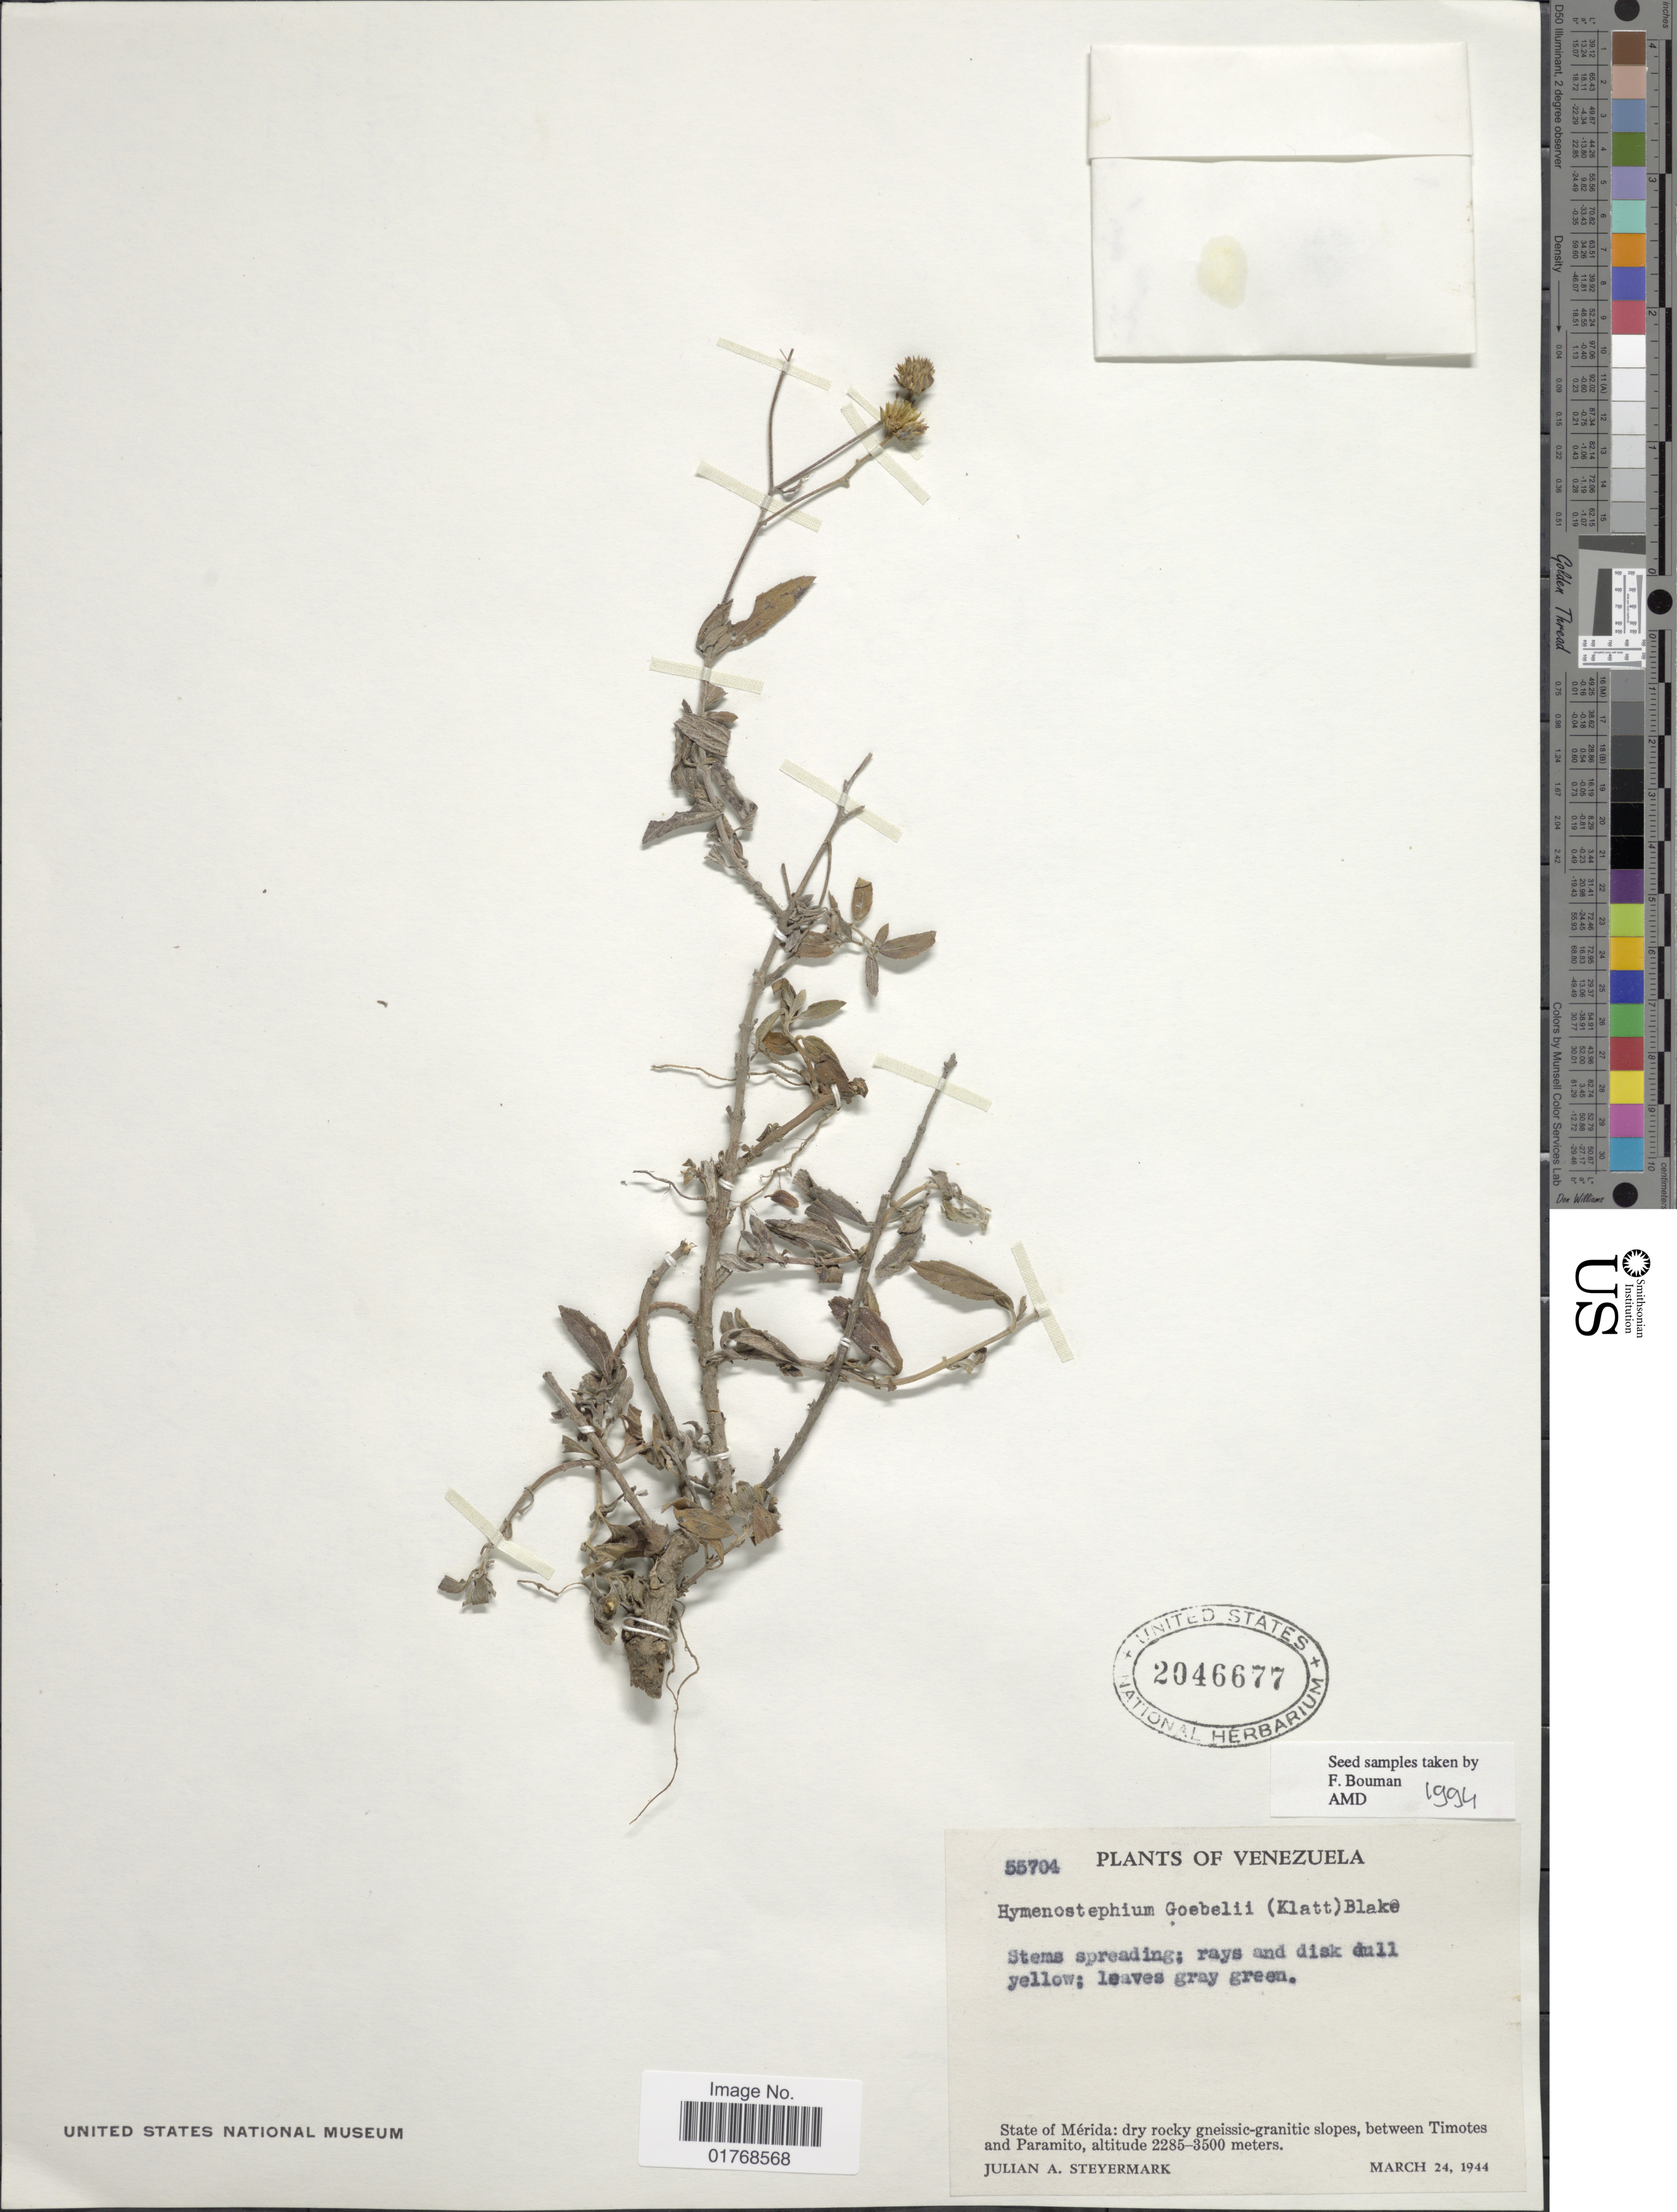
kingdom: Plantae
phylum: Tracheophyta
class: Magnoliopsida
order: Asterales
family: Asteraceae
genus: Viguiera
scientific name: Viguiera goebelii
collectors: J. Steyermark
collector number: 55704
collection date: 1944-03-24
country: Venezuela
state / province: Mérida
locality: Venezuela. State of Mérida: dry rocky gneissic-granitic slopes, between Timotes and Paramito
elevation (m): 2285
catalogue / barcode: US 2046677